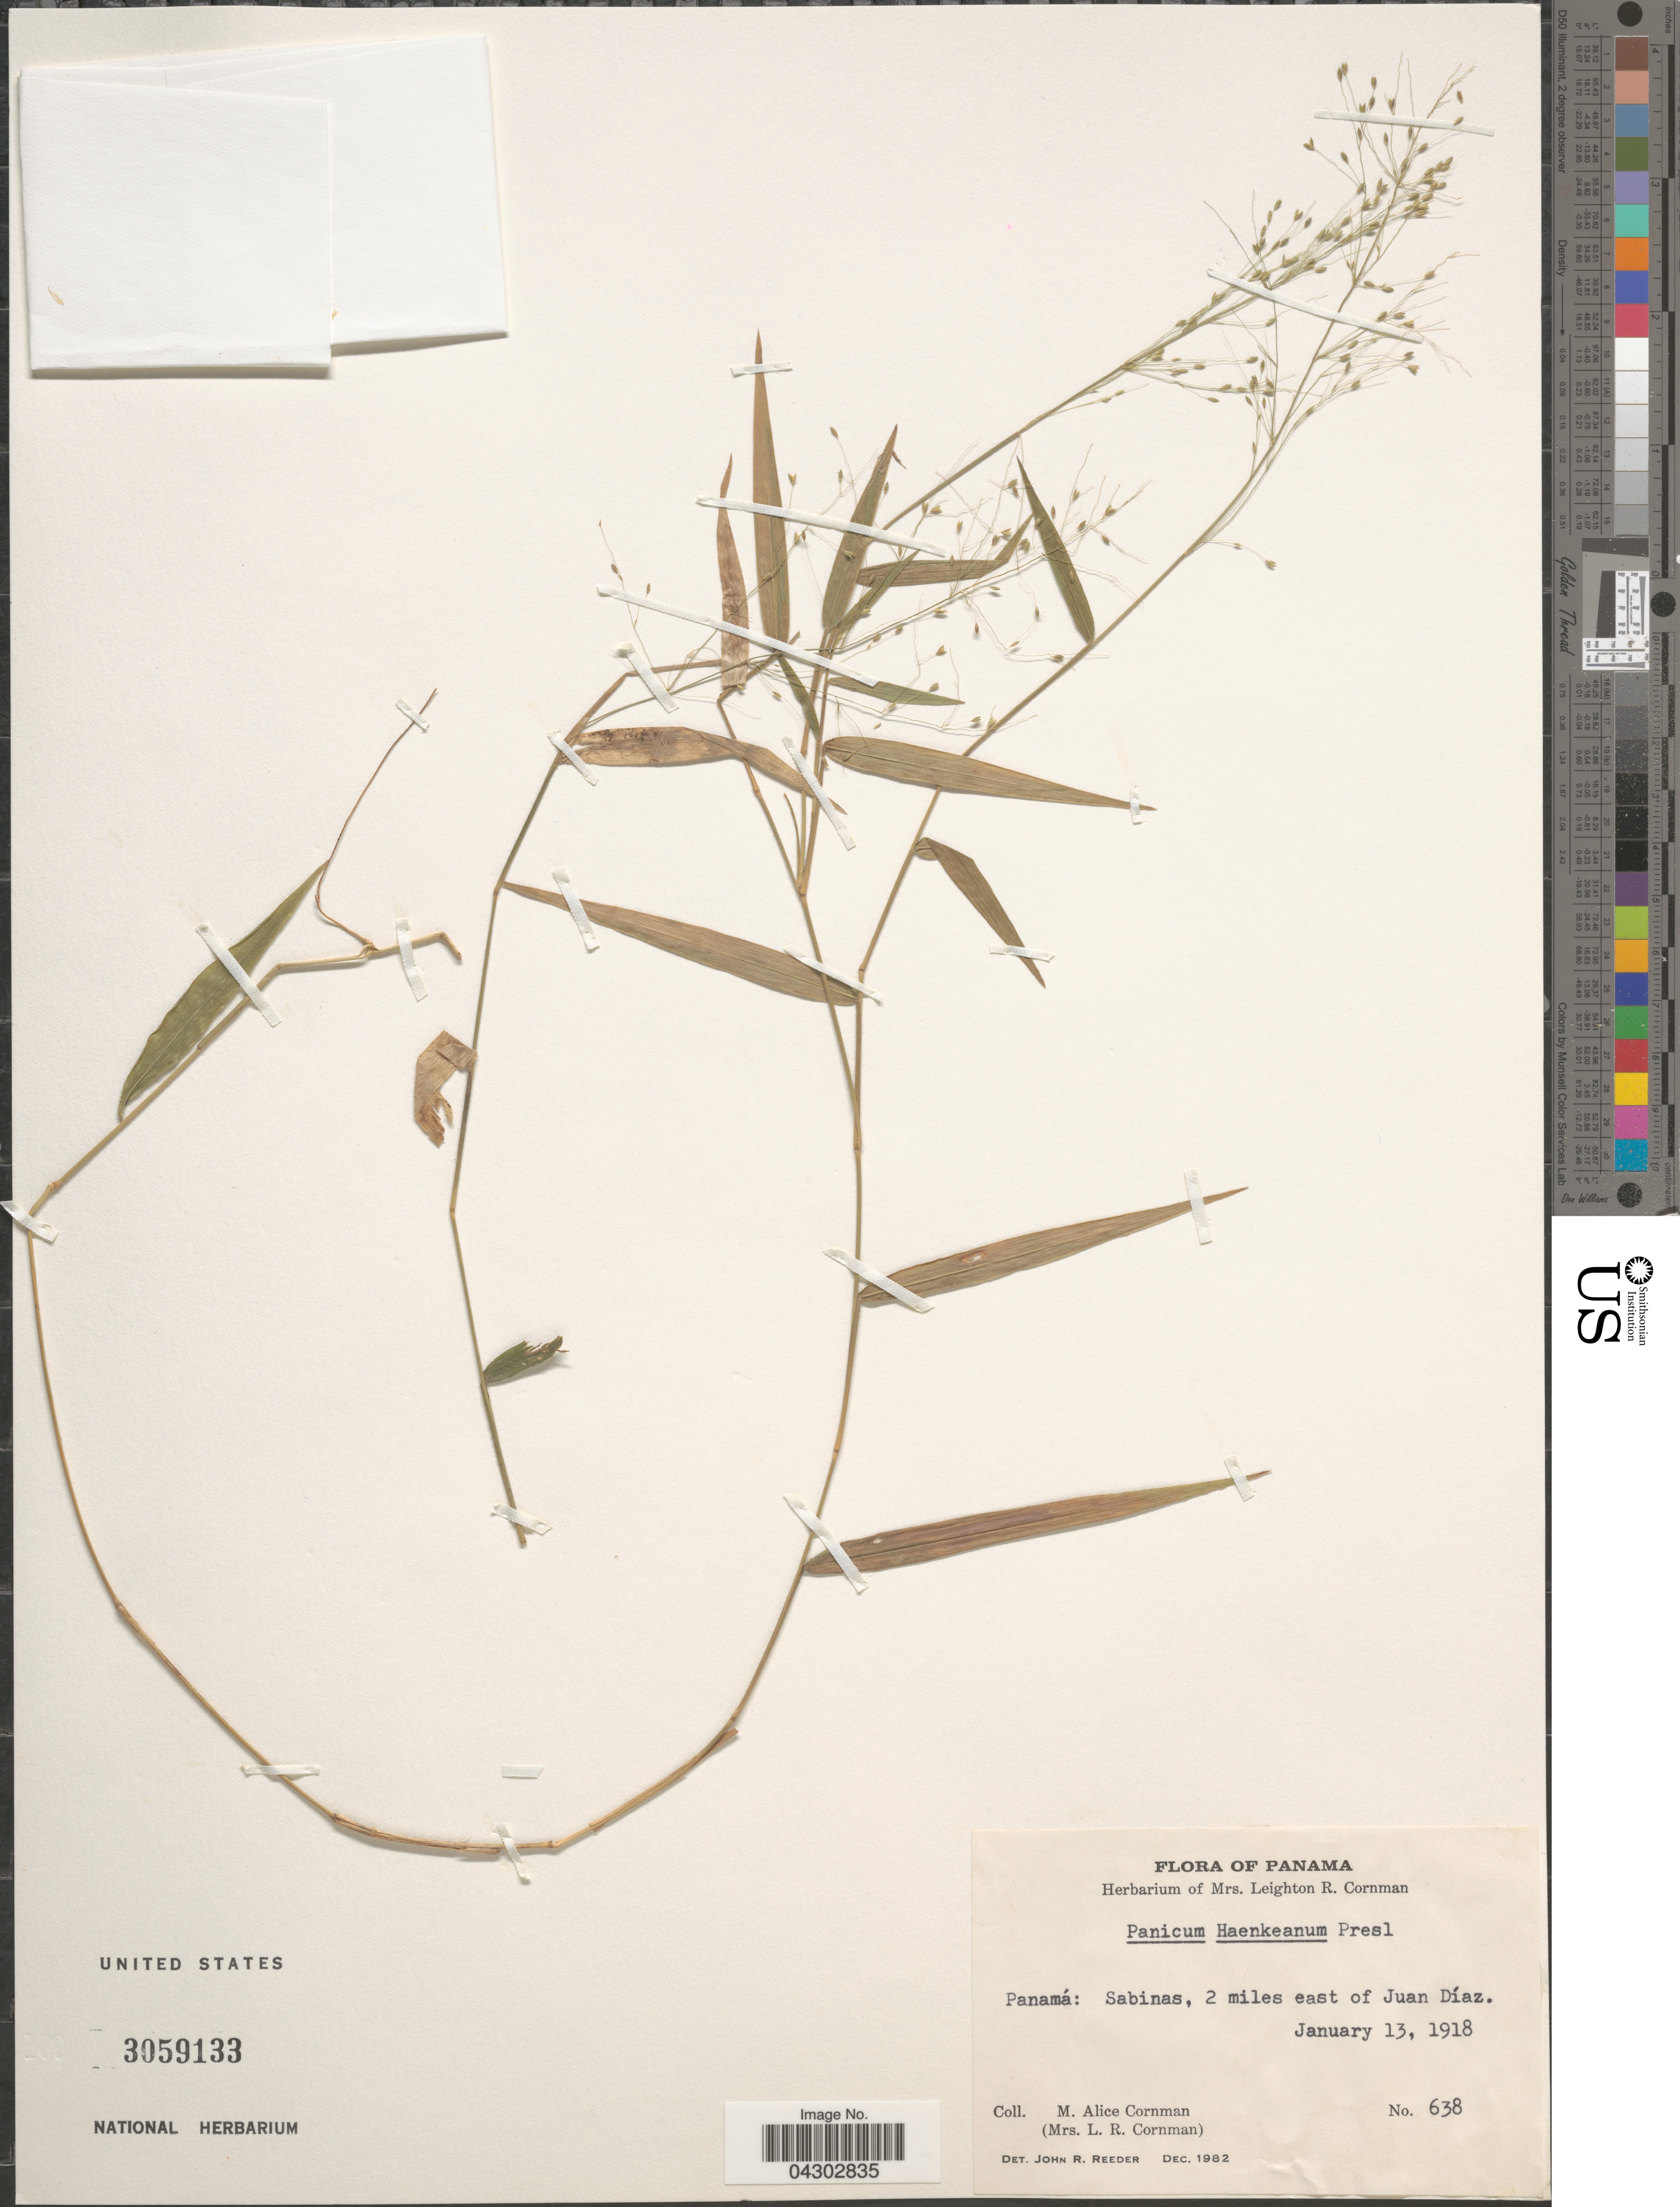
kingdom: Plantae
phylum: Tracheophyta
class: Liliopsida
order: Poales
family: Poaceae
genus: Panicum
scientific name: Panicum haenkeanum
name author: J. Presl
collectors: M. Cornman & L. Cornman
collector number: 638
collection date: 1918-01-13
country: Panama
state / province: Panamá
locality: Sabinas, 2 miles east of Juan Díaz.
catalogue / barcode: US 3059133